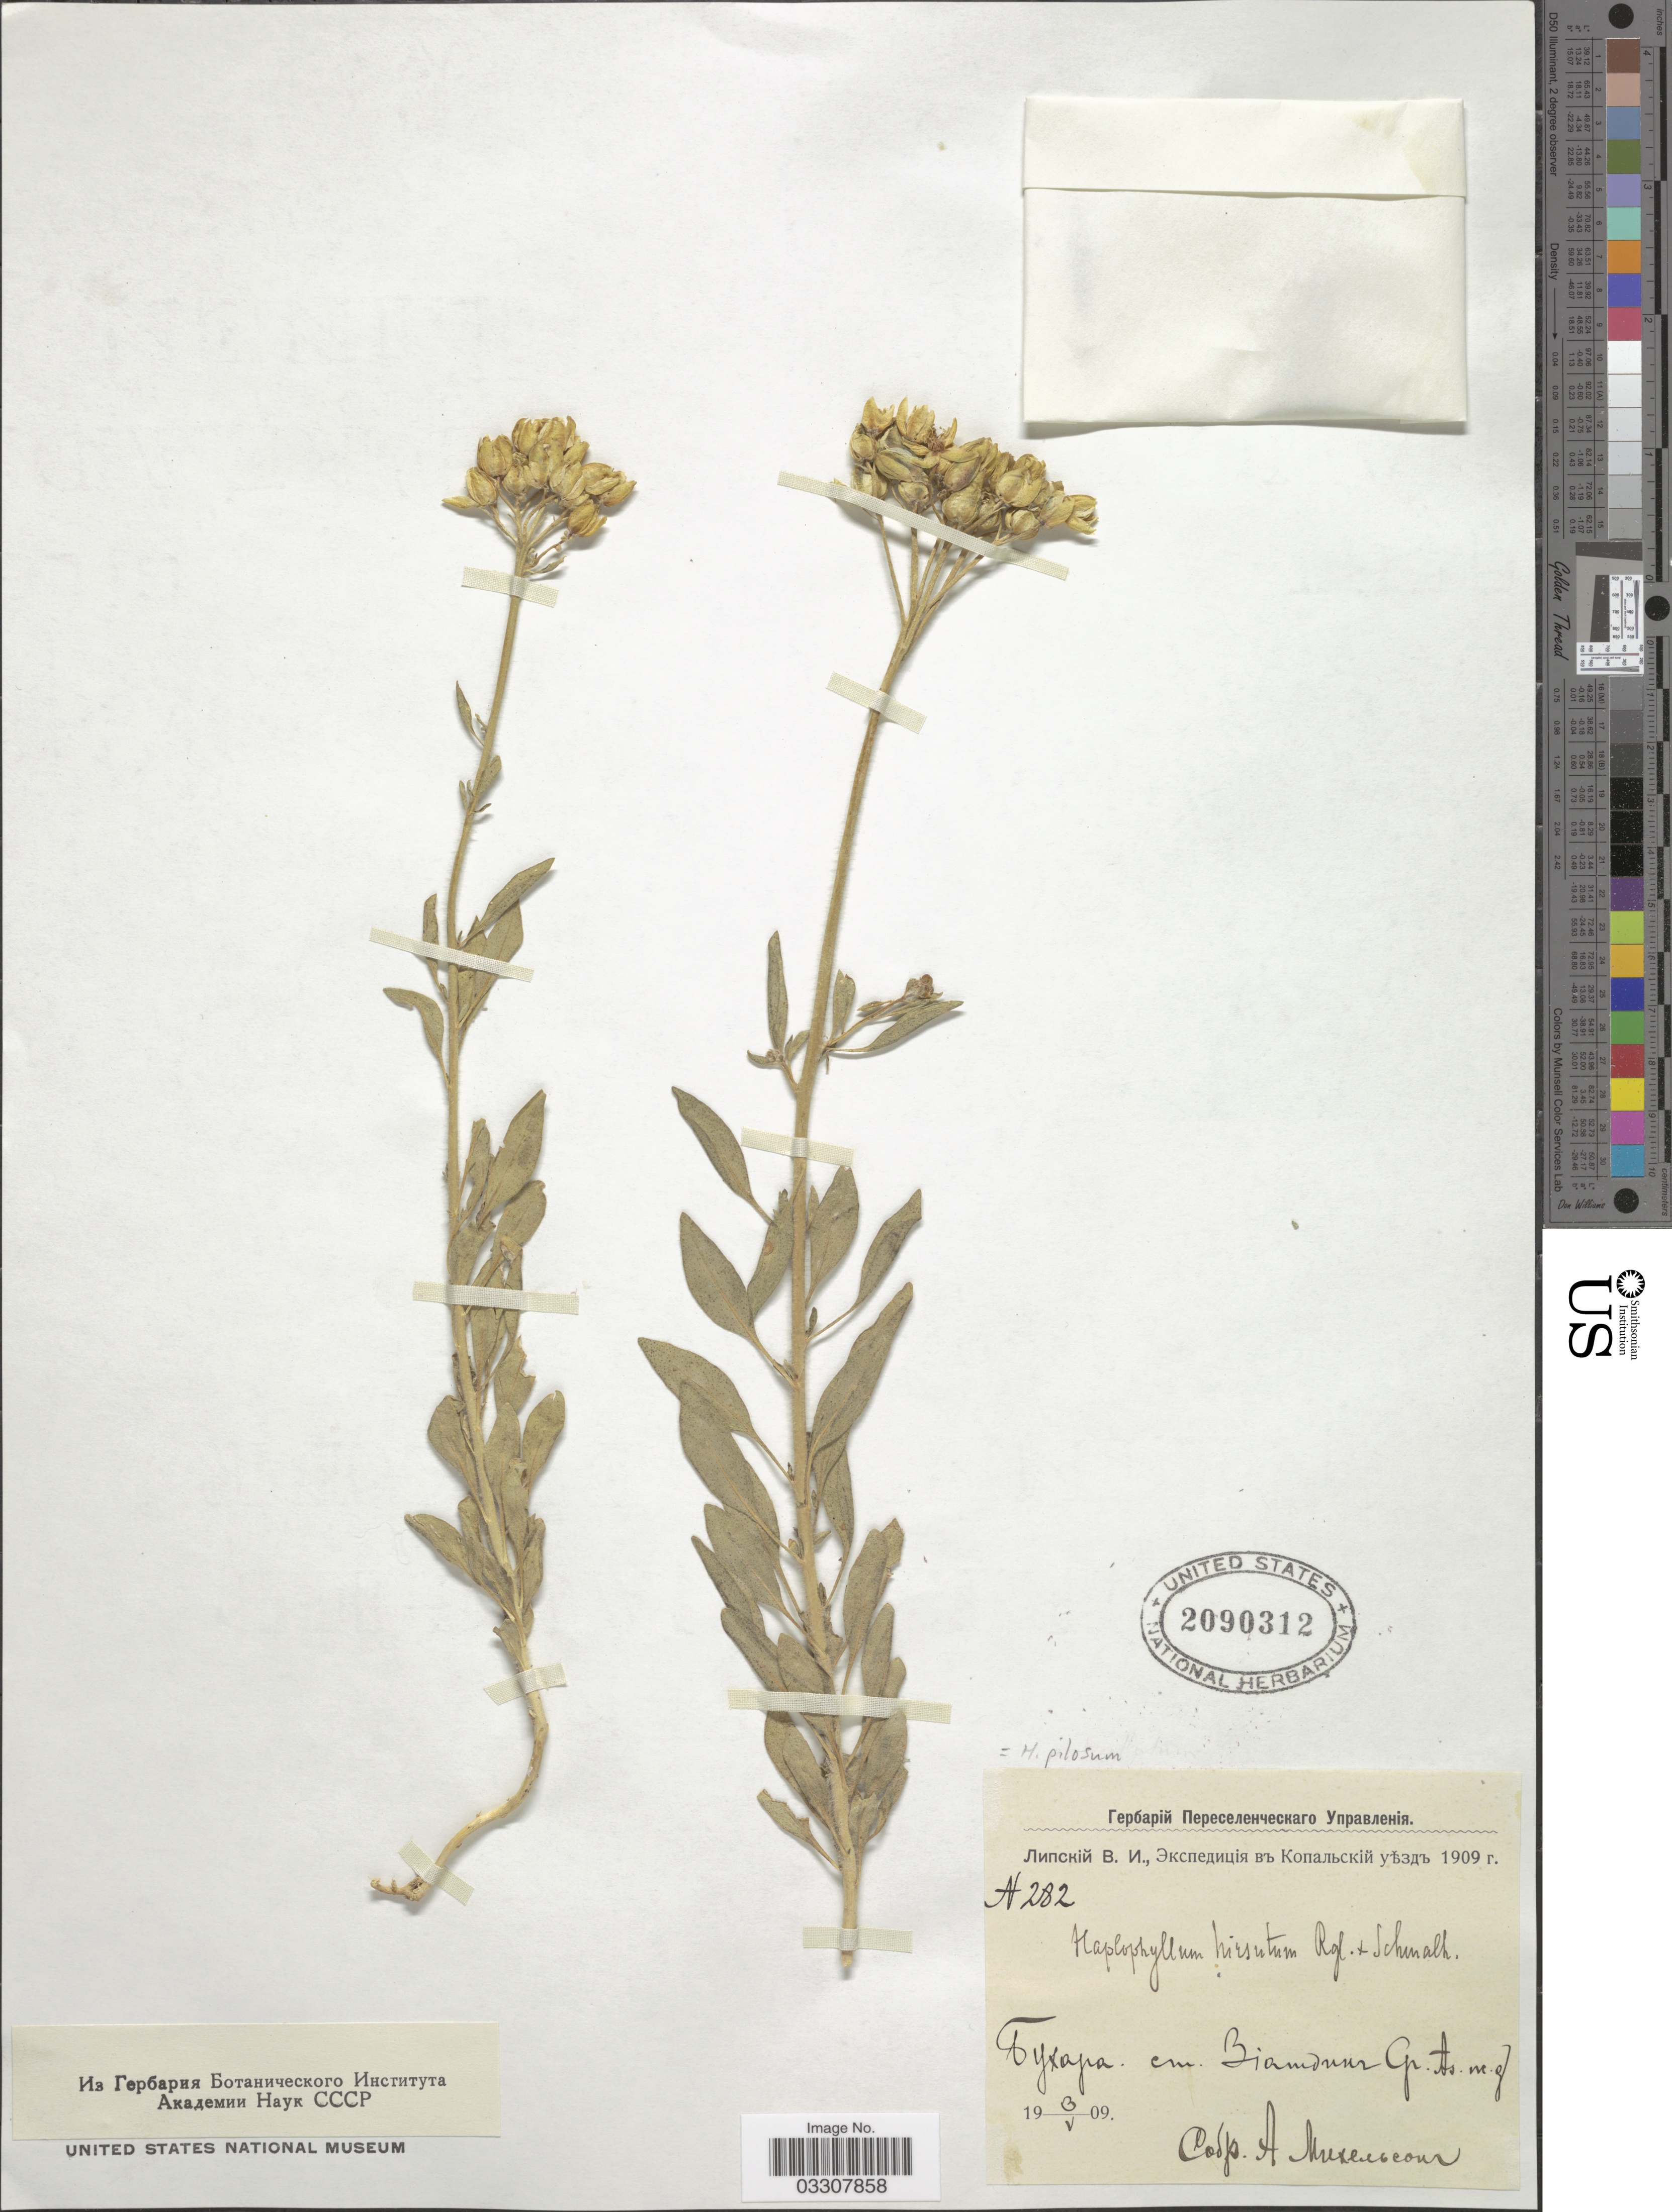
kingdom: Plantae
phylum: Tracheophyta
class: Magnoliopsida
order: Sapindales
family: Rutaceae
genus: Haplophyllum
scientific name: Haplophyllum pedicellatum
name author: Bunge ex Boiss.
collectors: A. Mikhelson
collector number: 282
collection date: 1909-05-03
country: Uzbekistan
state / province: Samarqand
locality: Railroad station Ziadin.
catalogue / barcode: US 2090312